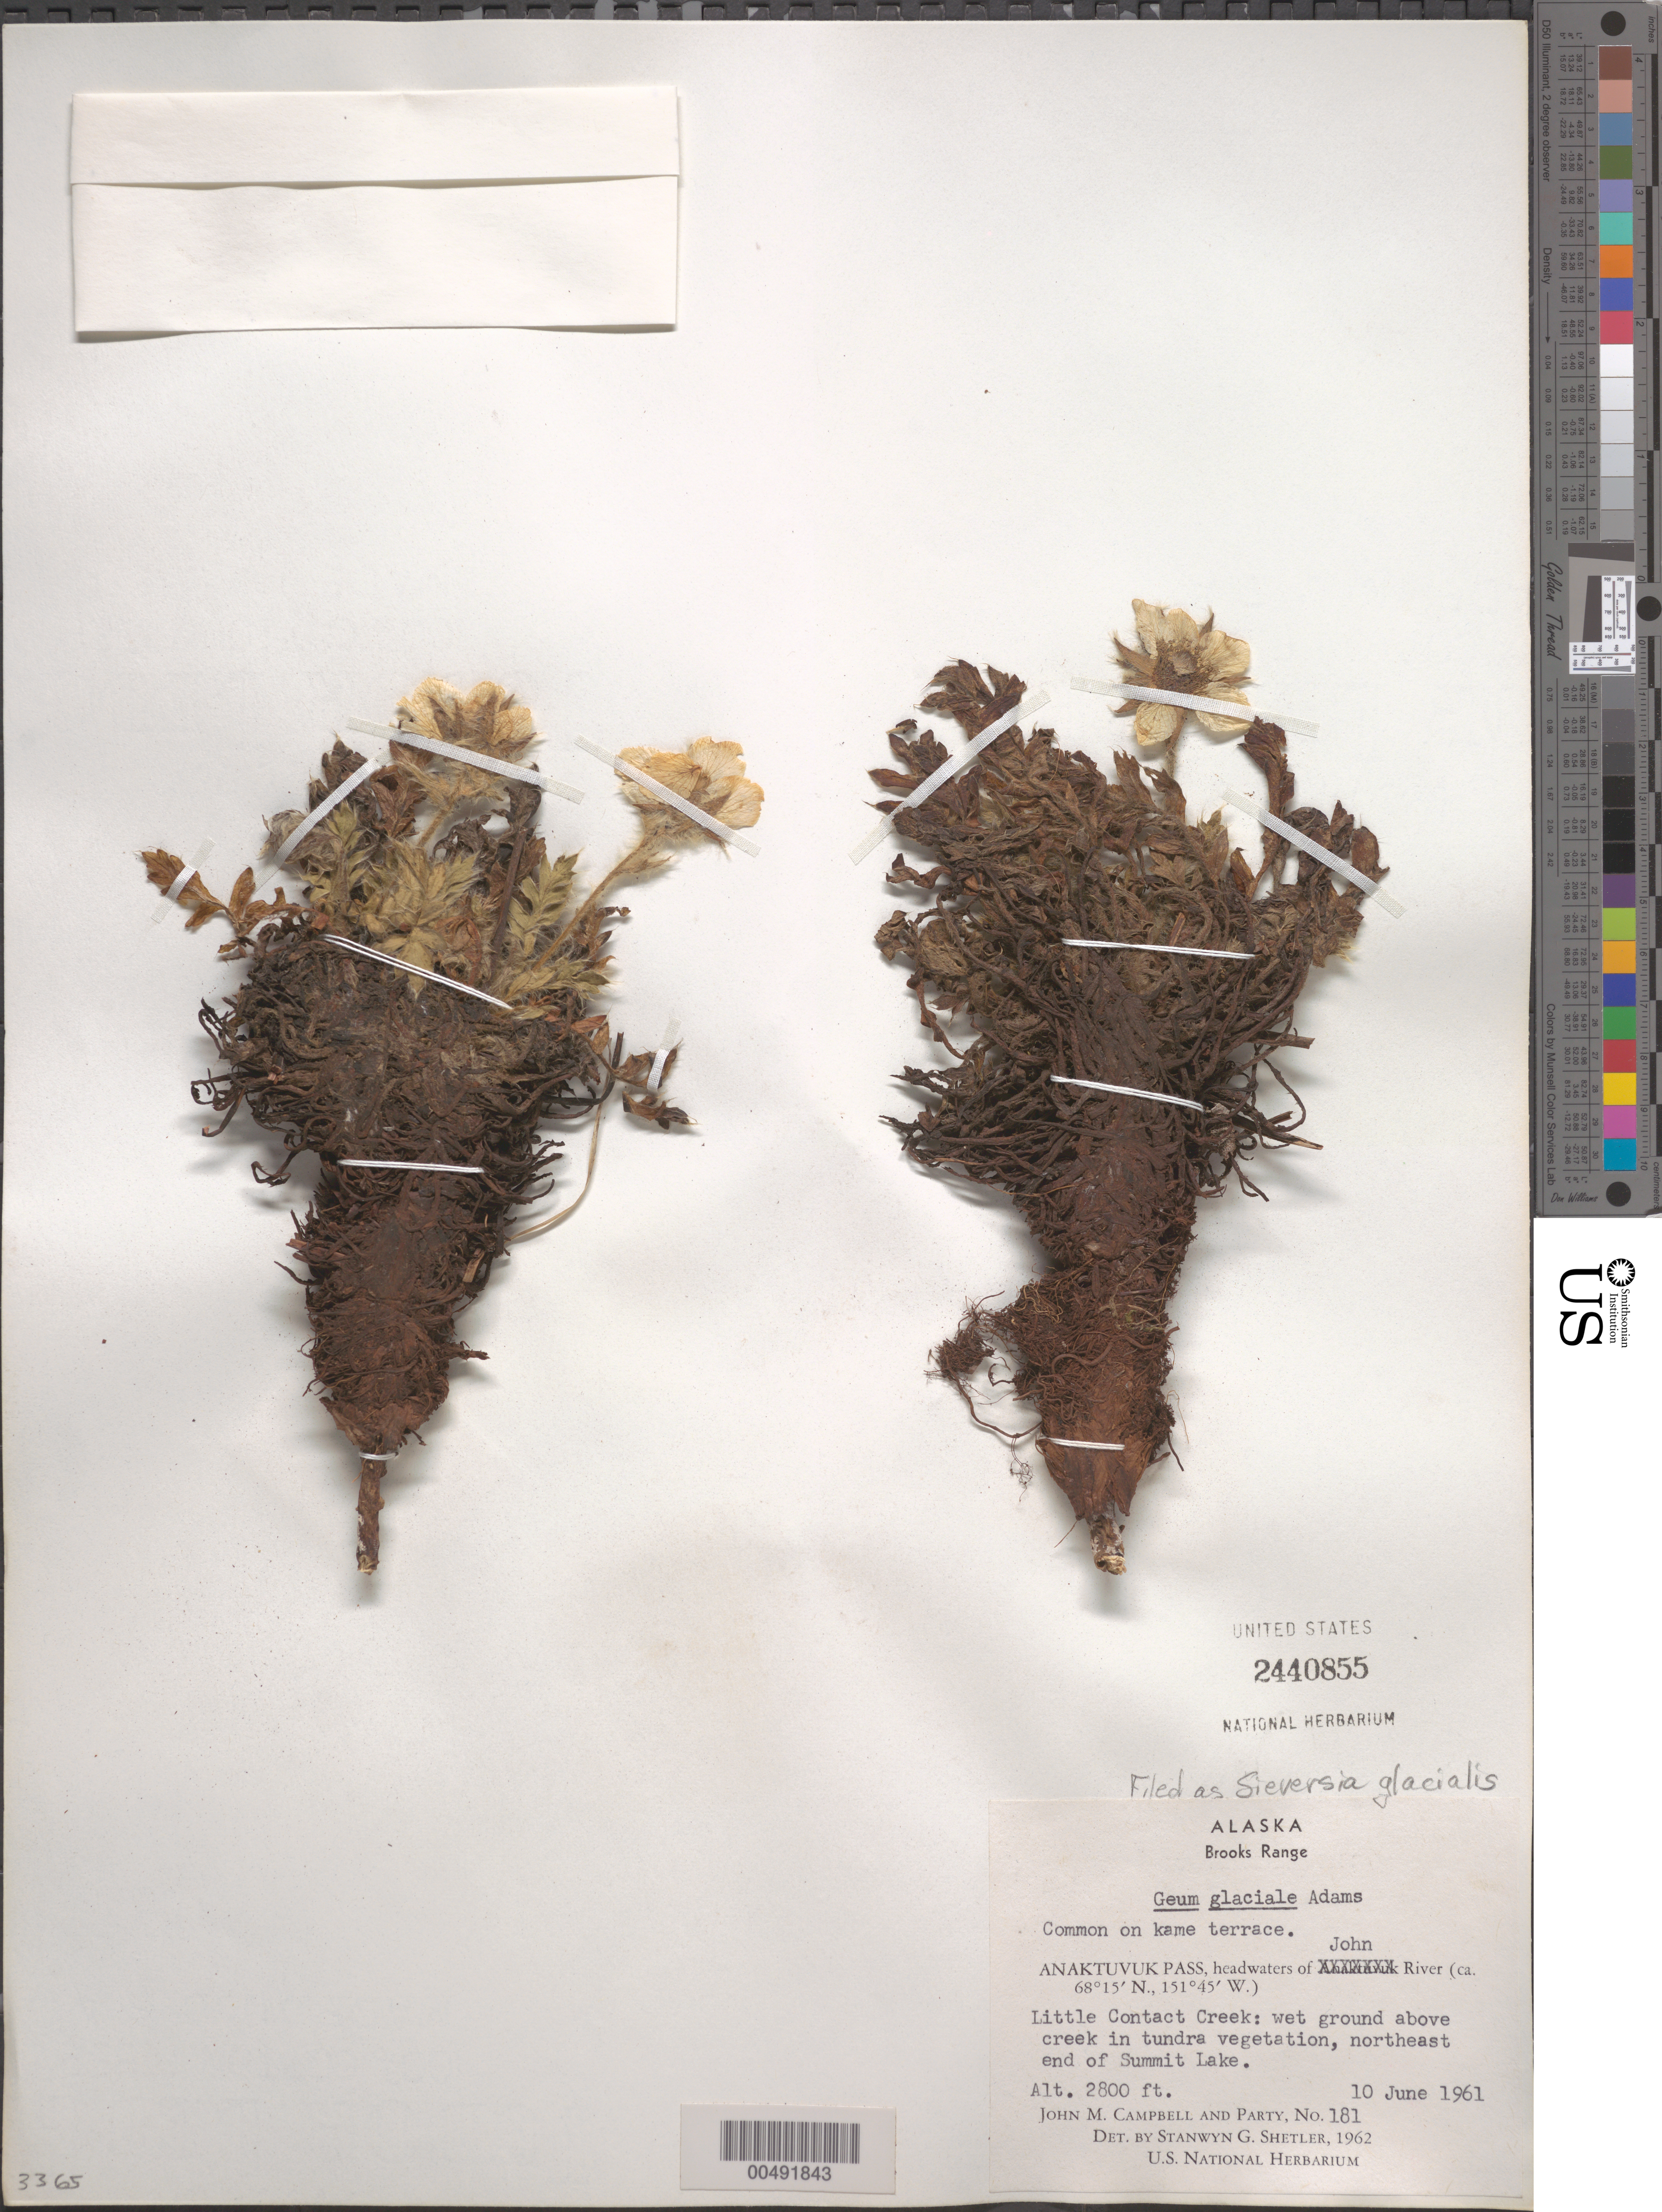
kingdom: Plantae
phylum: Tracheophyta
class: Magnoliopsida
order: Rosales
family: Rosaceae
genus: Geum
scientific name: Geum glaciale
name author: Adams ex Fisch.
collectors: J. M. Campbell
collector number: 181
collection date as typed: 10 Jun 1961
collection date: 1961-06-10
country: United States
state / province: Alaska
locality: Brooks Range, Anaktuvuk Pass, headwaters of John River, Little Contact Creek, NE end of Summit Lake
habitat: wet ground above creek in tundra vegetation; common on kame terrace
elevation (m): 853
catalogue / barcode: US 2440855